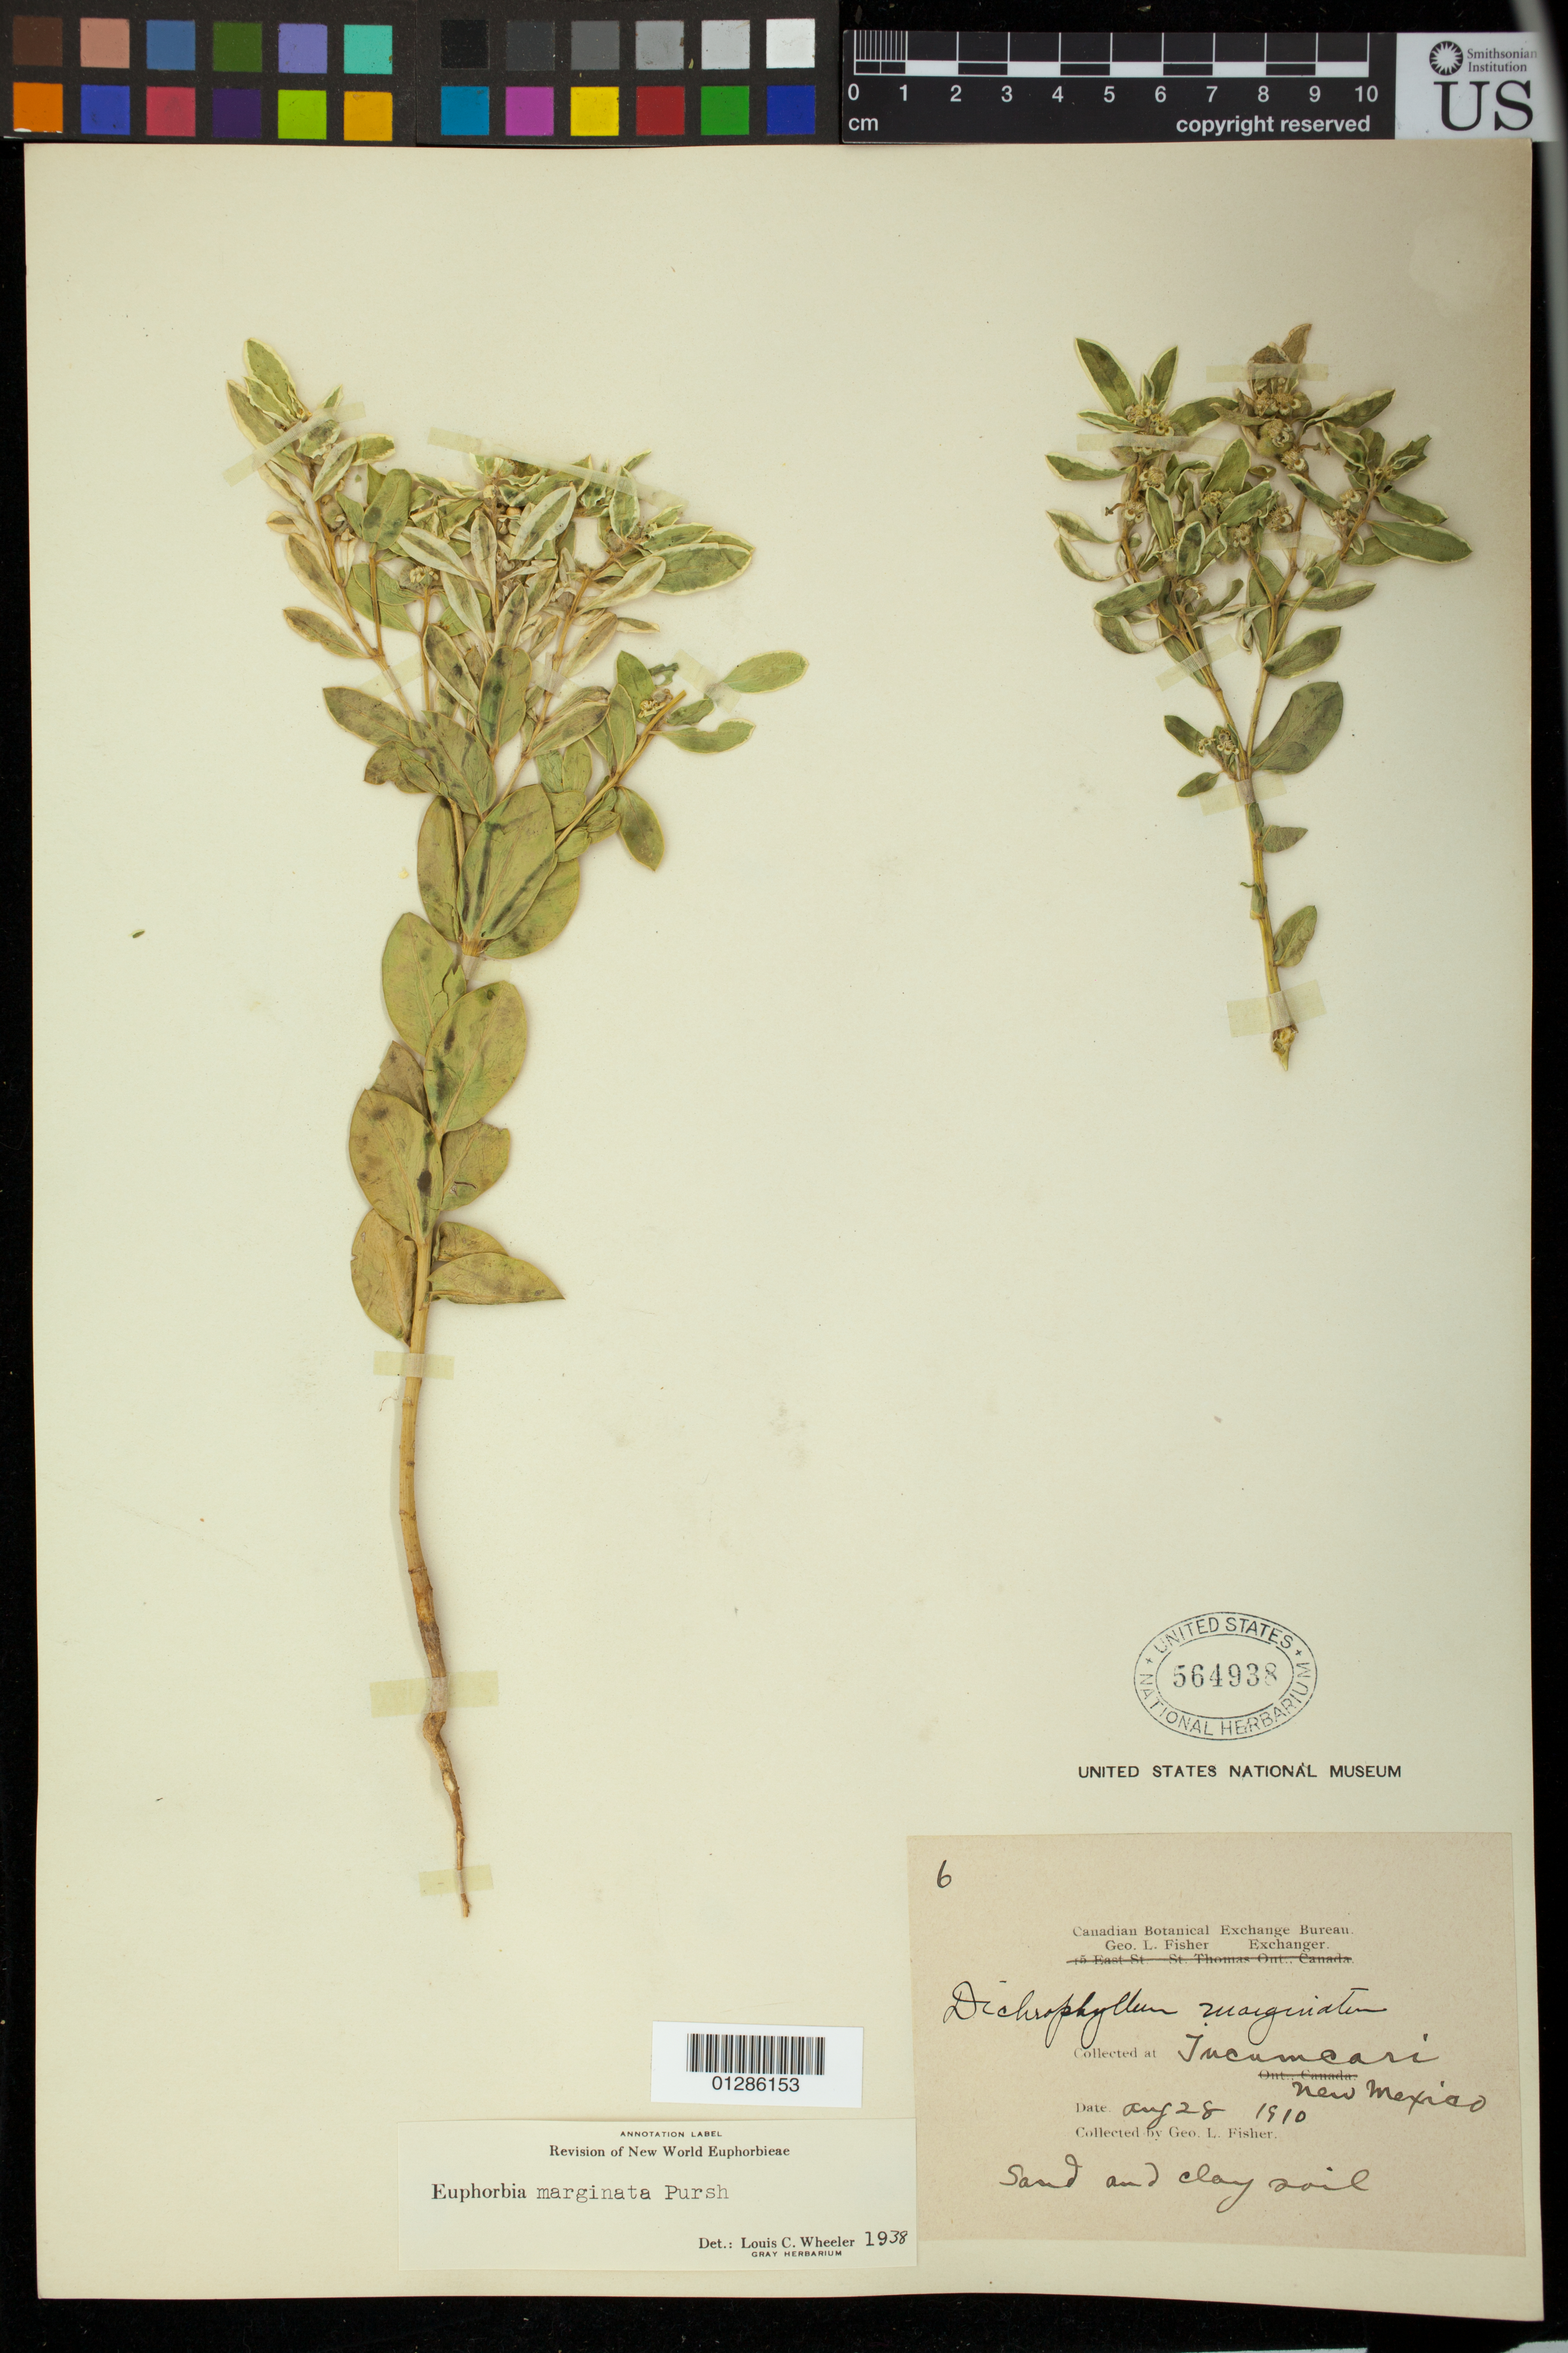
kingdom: Plantae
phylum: Tracheophyta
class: Magnoliopsida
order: Malpighiales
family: Euphorbiaceae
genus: Euphorbia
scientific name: Euphorbia marginata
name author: Pursh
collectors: G. L. Fisher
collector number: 6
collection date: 1910-08-28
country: United States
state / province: New Mexico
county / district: Quay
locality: Tucumcari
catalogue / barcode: US 564938